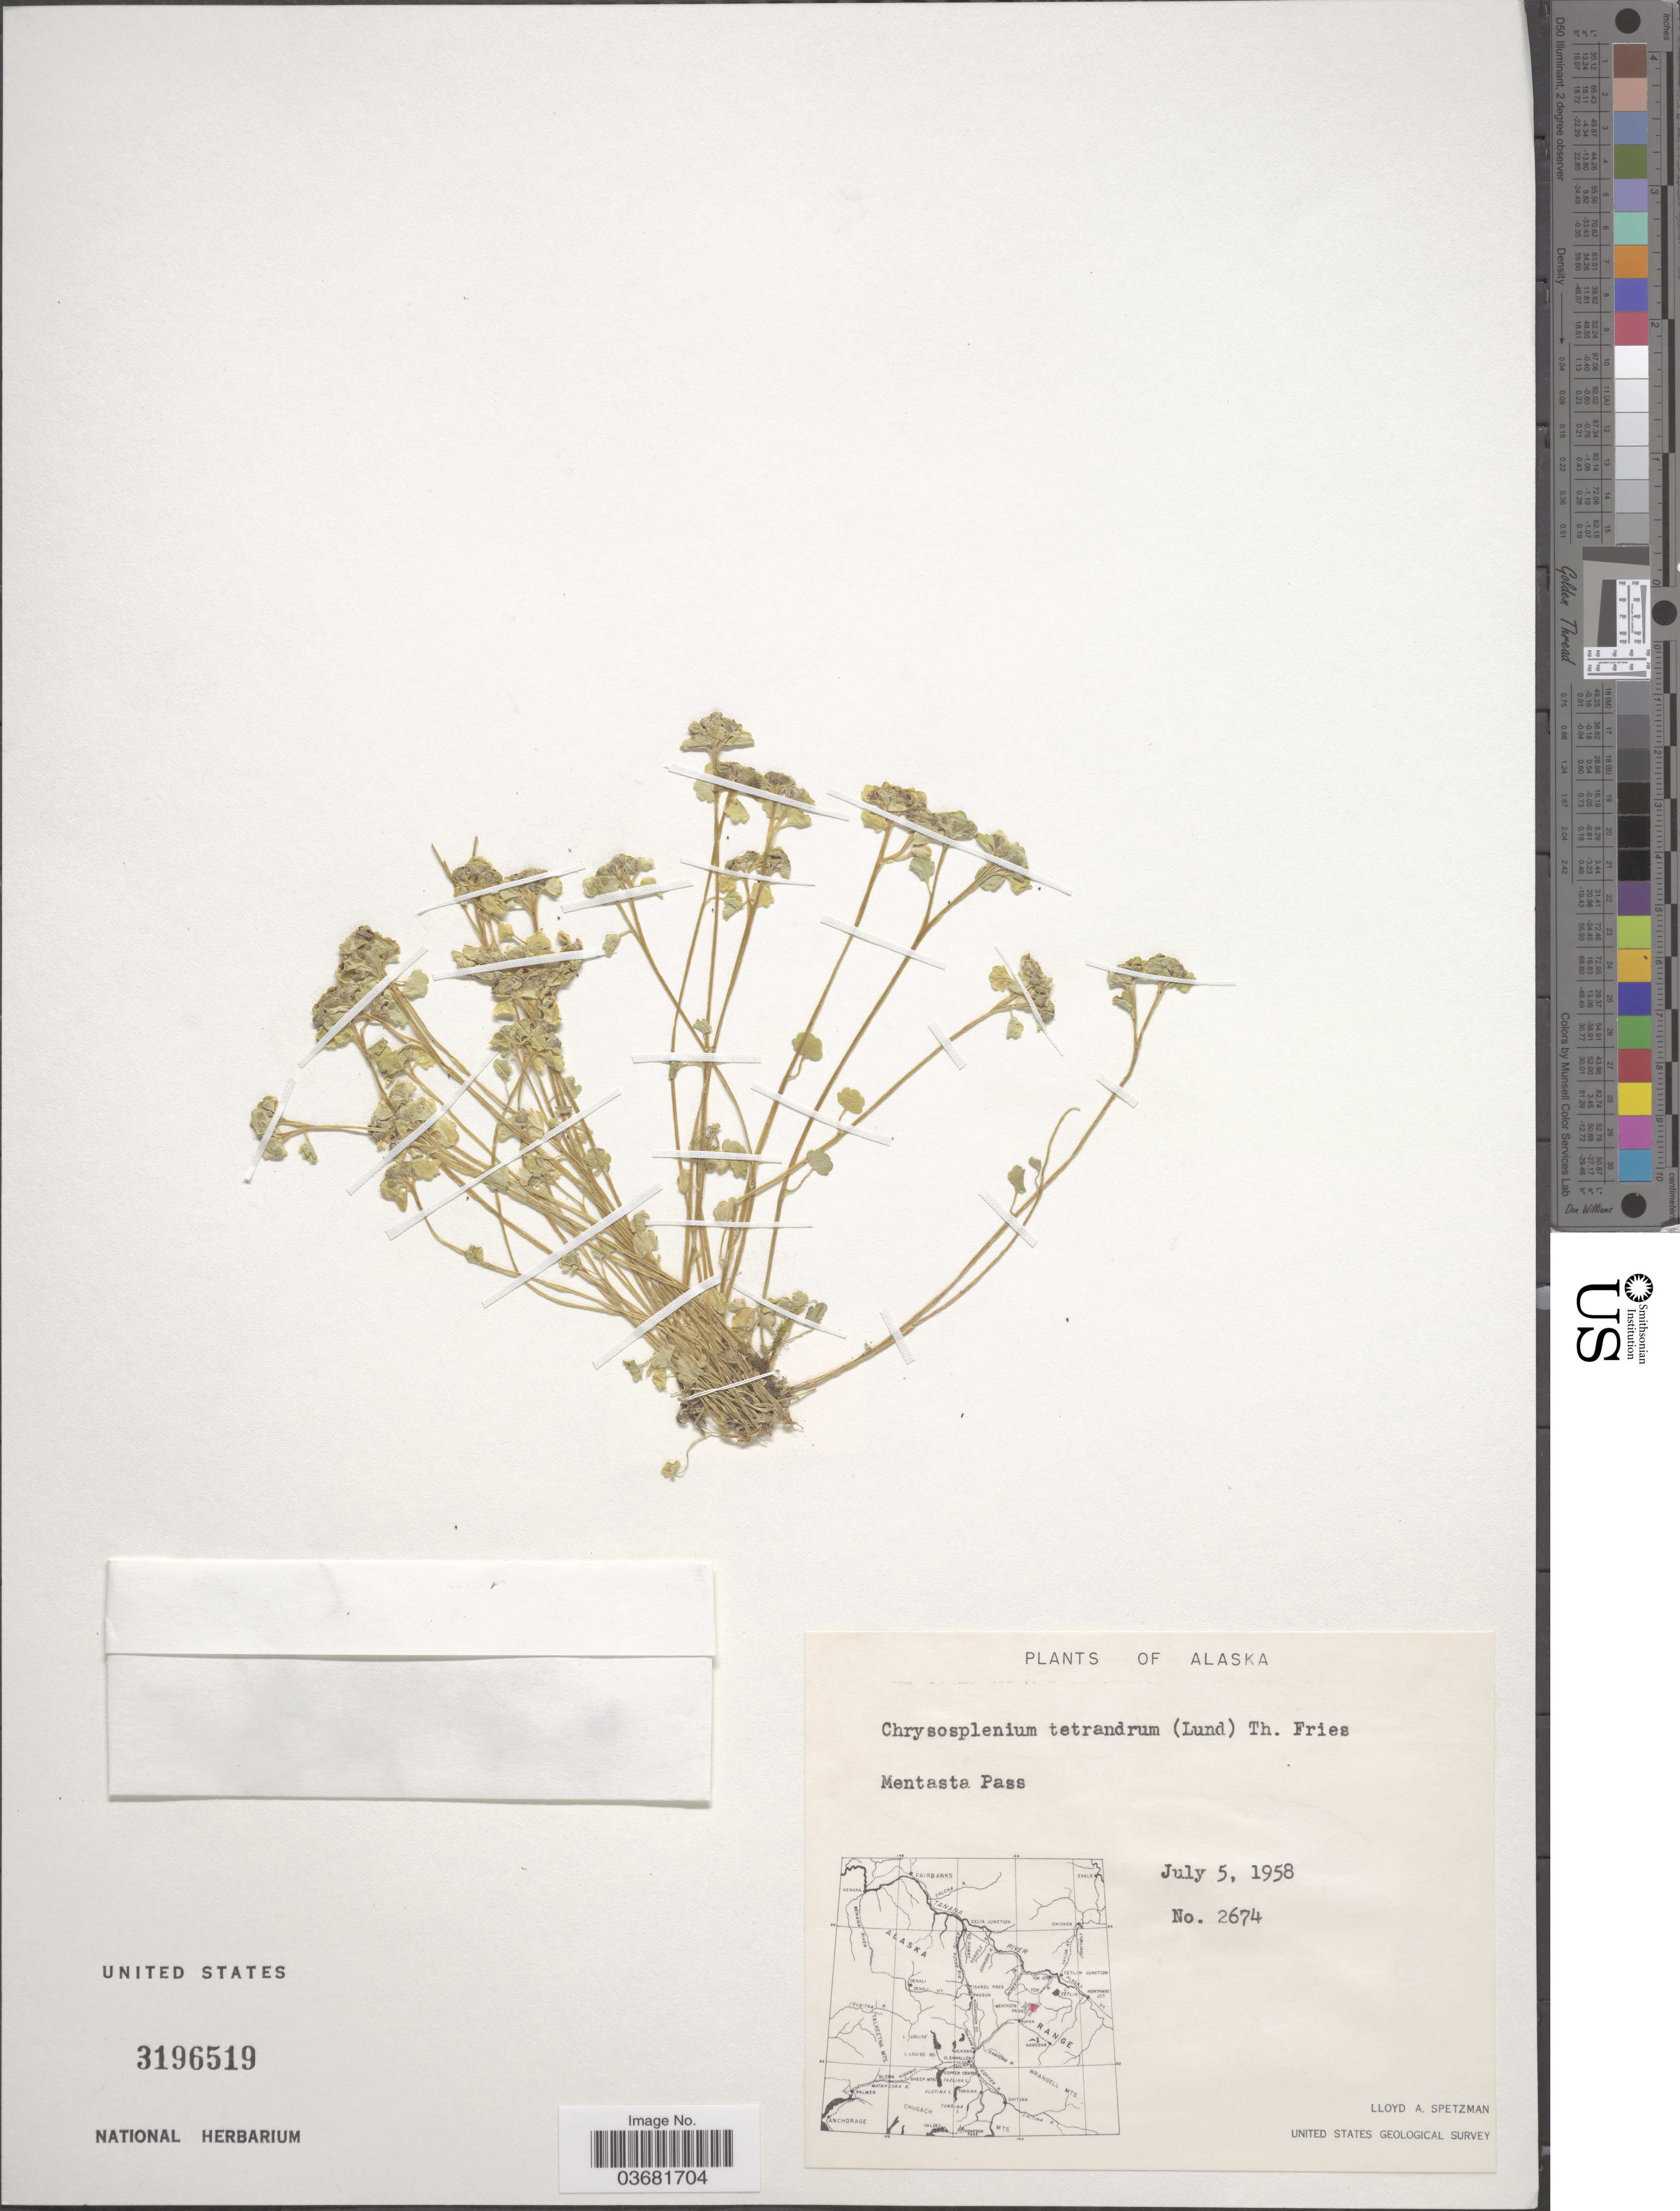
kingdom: Plantae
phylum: Tracheophyta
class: Magnoliopsida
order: Saxifragales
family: Saxifragaceae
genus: Chrysosplenium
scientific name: Chrysosplenium tetrandrum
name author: (N. Lund) Th. Fr.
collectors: L. Spetzman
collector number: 2674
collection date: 1958-07-05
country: United States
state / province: Alaska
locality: Mentasta Pass. United States Geological Survey.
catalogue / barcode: US 3196519